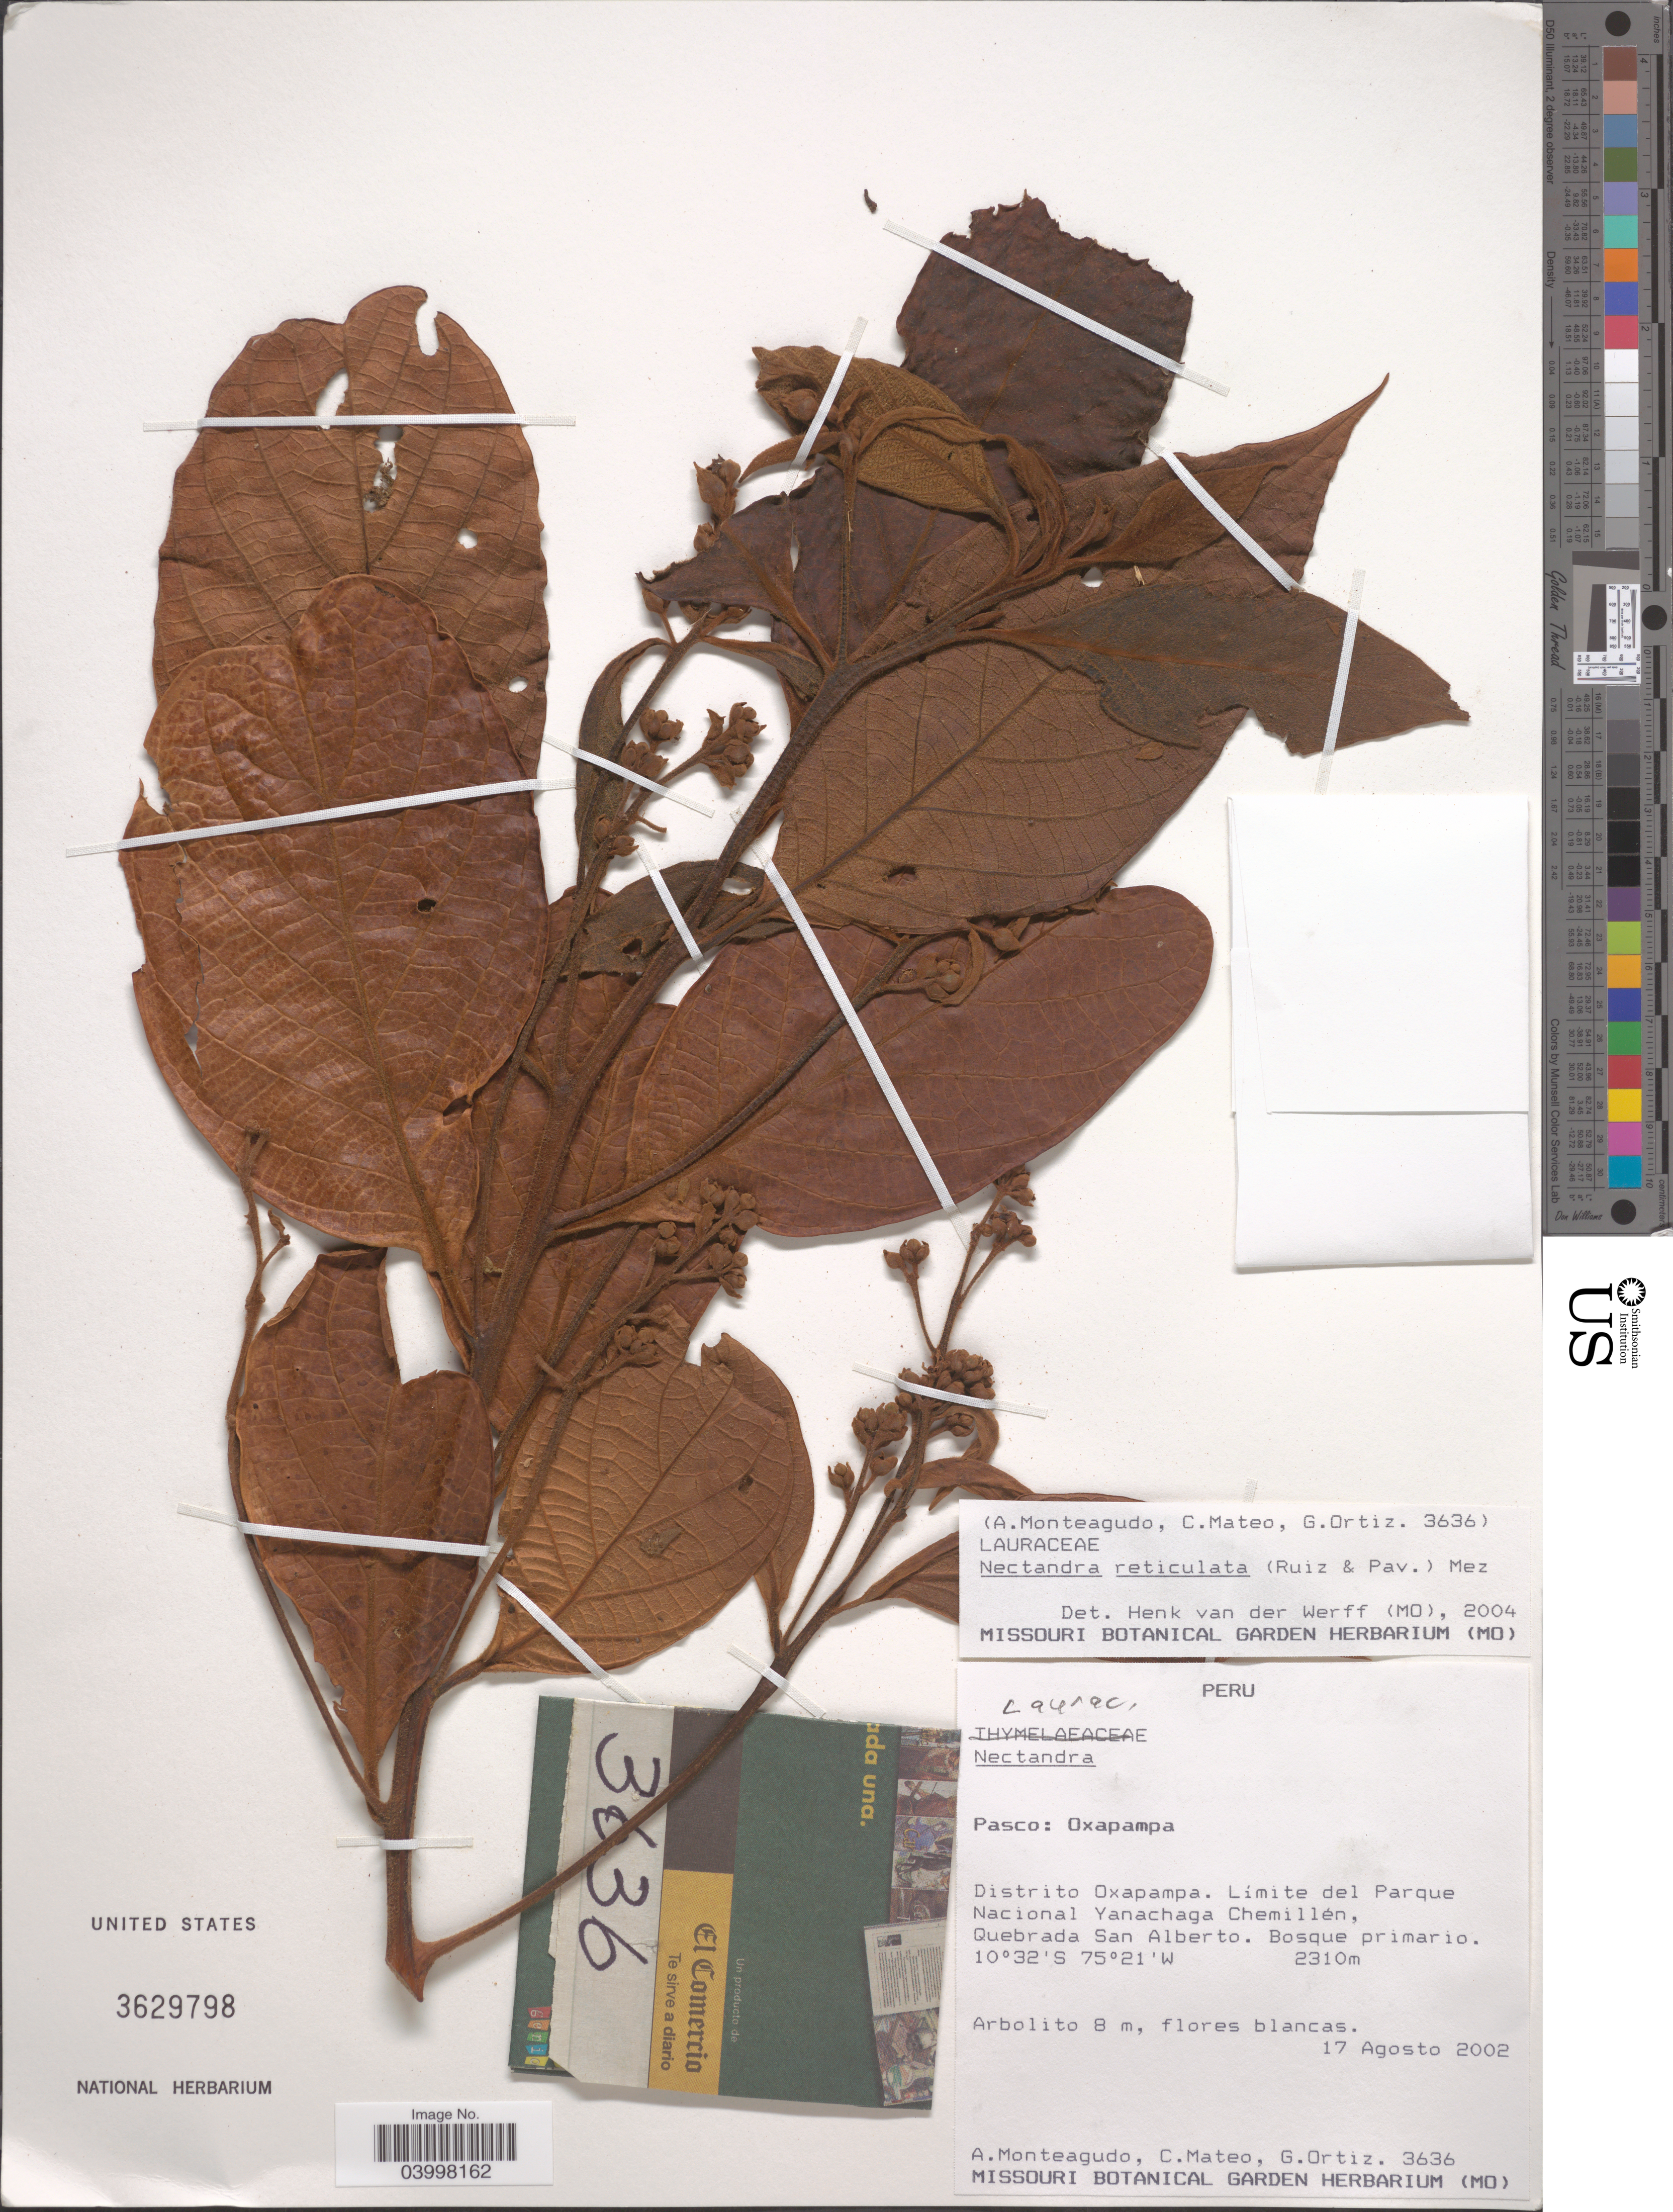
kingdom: Plantae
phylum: Tracheophyta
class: Magnoliopsida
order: Laurales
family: Lauraceae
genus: Nectandra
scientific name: Nectandra reticulata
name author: (Ruiz & Pav.) Mez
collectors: A. Monteagudo, C. Mateo & G. Ortiz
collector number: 3636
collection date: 2002-08-17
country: Peru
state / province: Pasco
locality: Oxapampa. Distrito Oxapampa. Límite del Parque Nacional Yanachaga Chemillén, Quebrada San Alberto.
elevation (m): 2310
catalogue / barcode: US 3629798